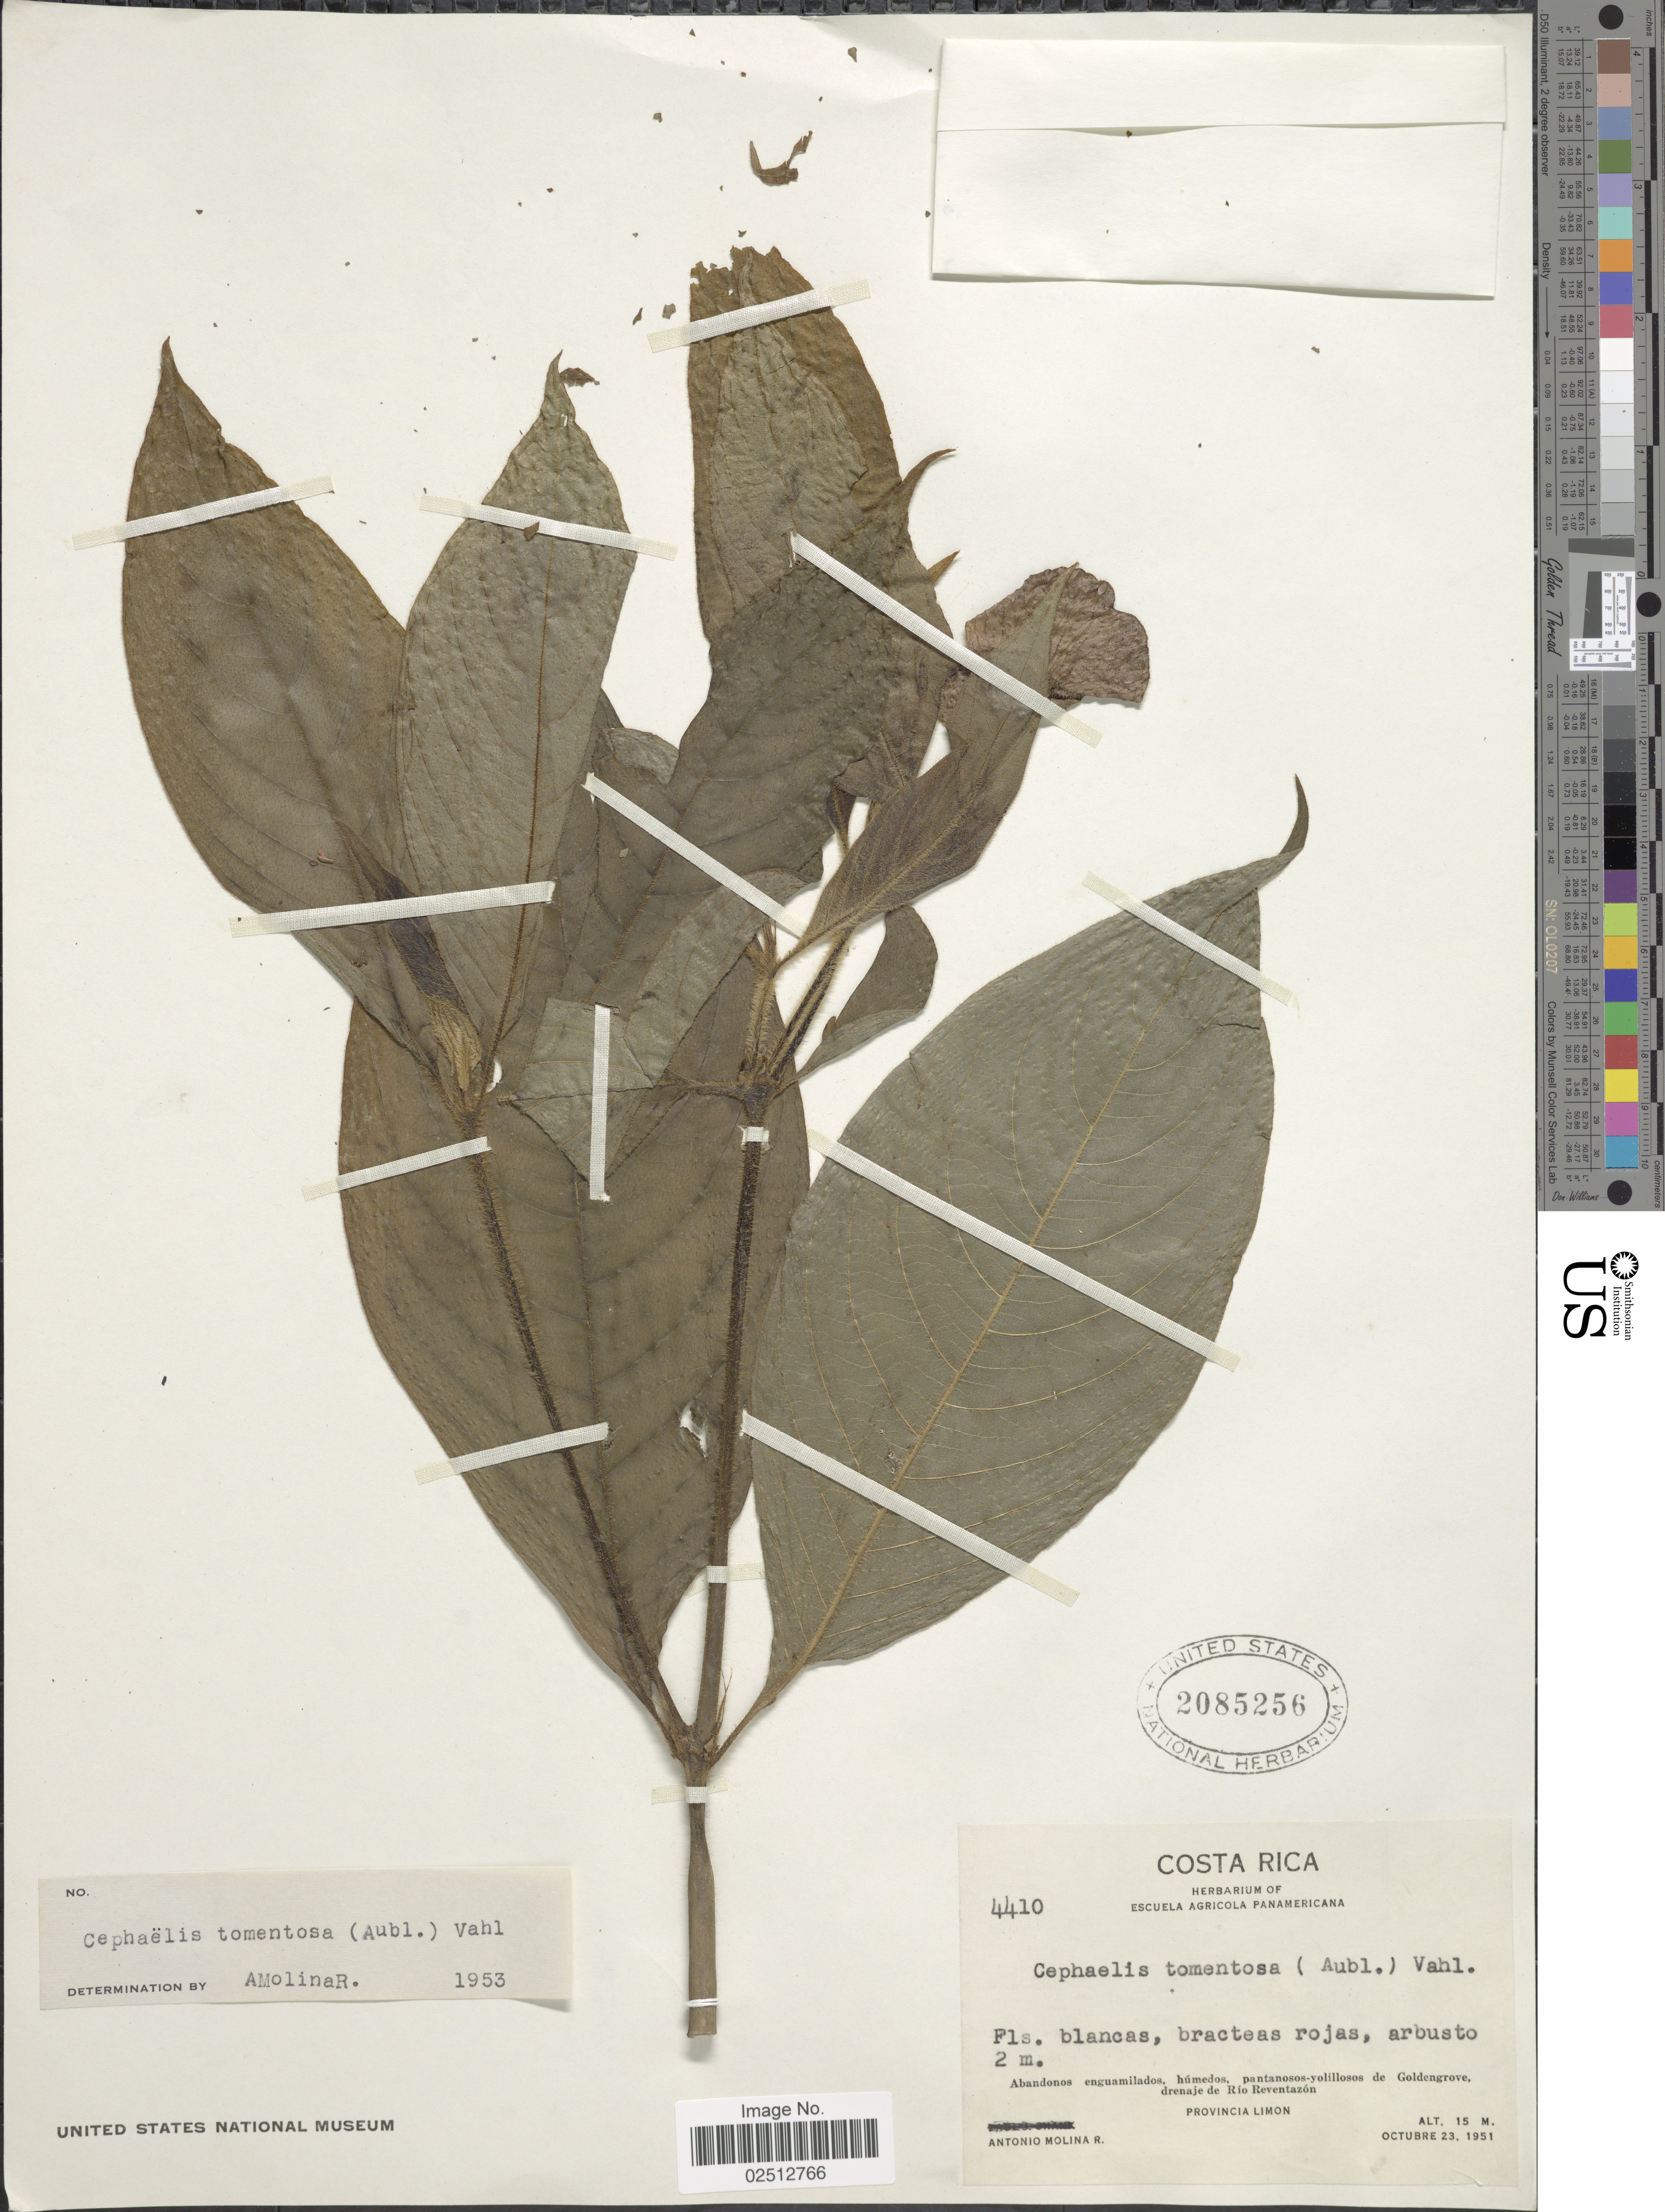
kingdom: Plantae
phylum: Tracheophyta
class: Magnoliopsida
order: Gentianales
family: Rubiaceae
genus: Psychotria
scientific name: Psychotria poeppigiana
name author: Müll. Arg.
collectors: A. Molina R.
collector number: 4410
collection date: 1951-10-23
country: Costa Rica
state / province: Limón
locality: Abandonos enguamilados, humedos, pantanosos-yolillosos de Goldengrove, drenaje de Rio Reventazon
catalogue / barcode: US 2085256